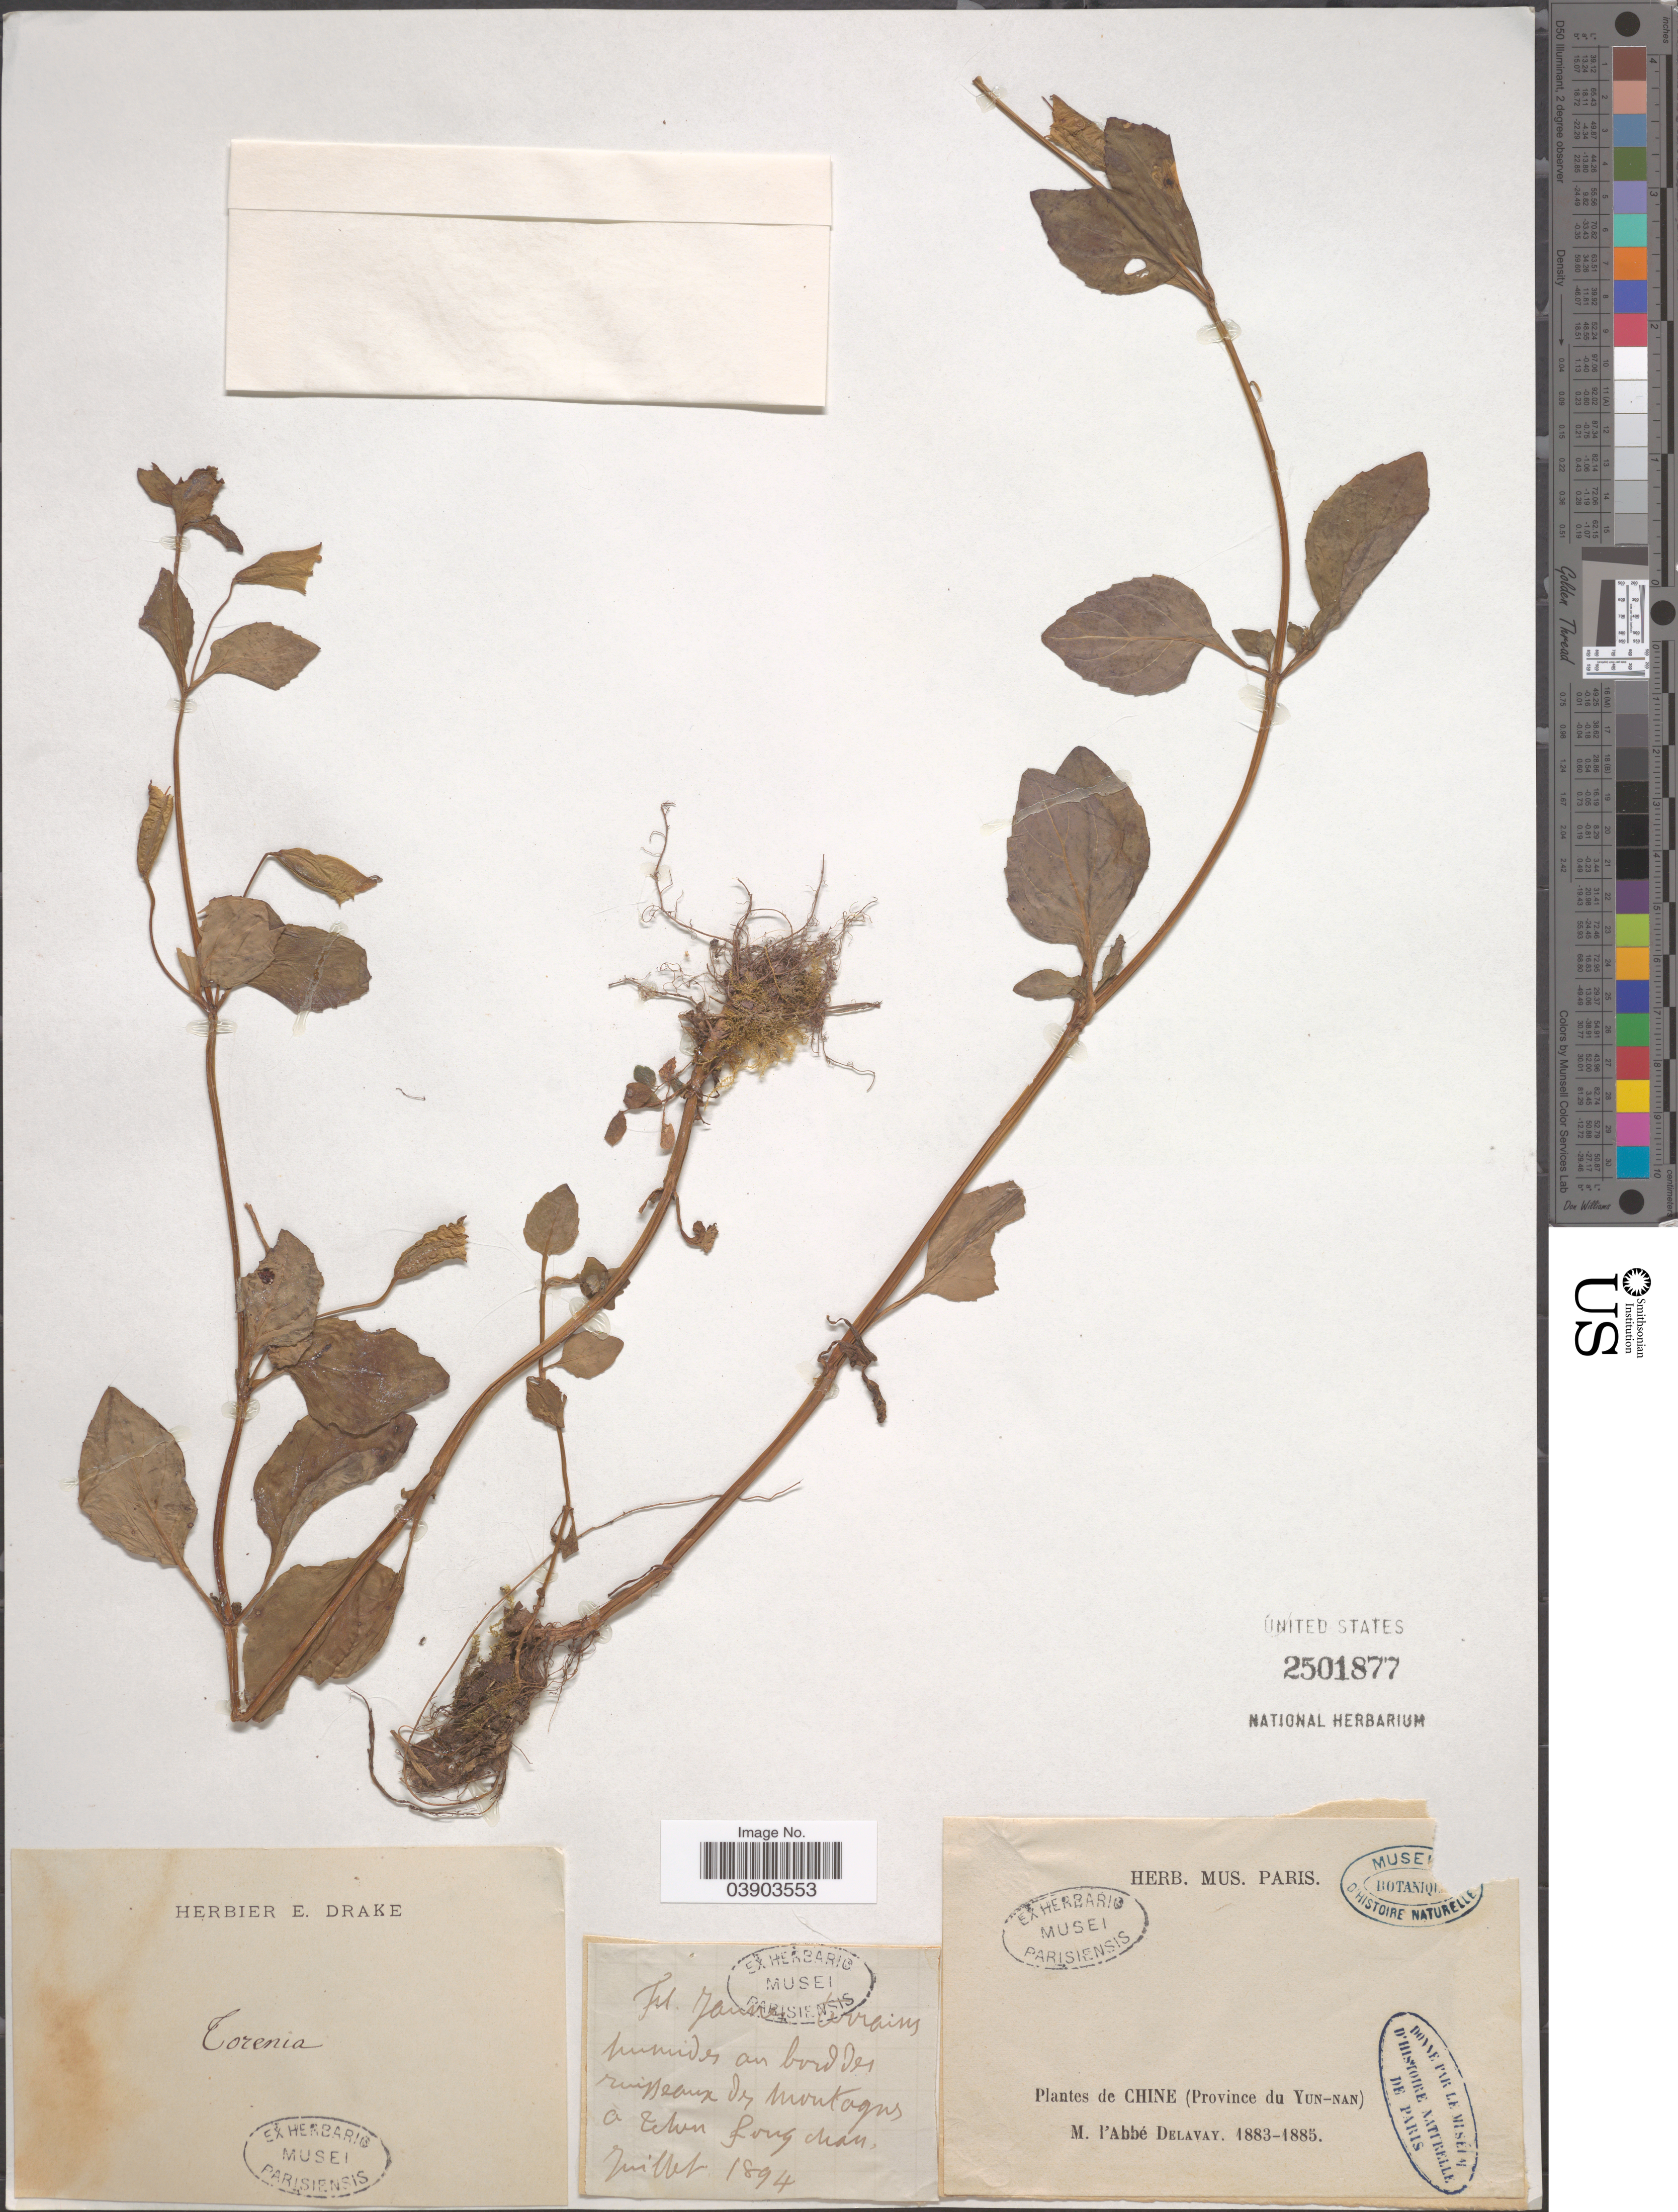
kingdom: Plantae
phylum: Tracheophyta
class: Magnoliopsida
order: Lamiales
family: Linderniaceae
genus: Torenia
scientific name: Torenia sp.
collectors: P. Delavay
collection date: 1894-07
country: China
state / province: Yunnan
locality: In montagnes a Tchun Song chan. [interpreted]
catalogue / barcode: US 2501877